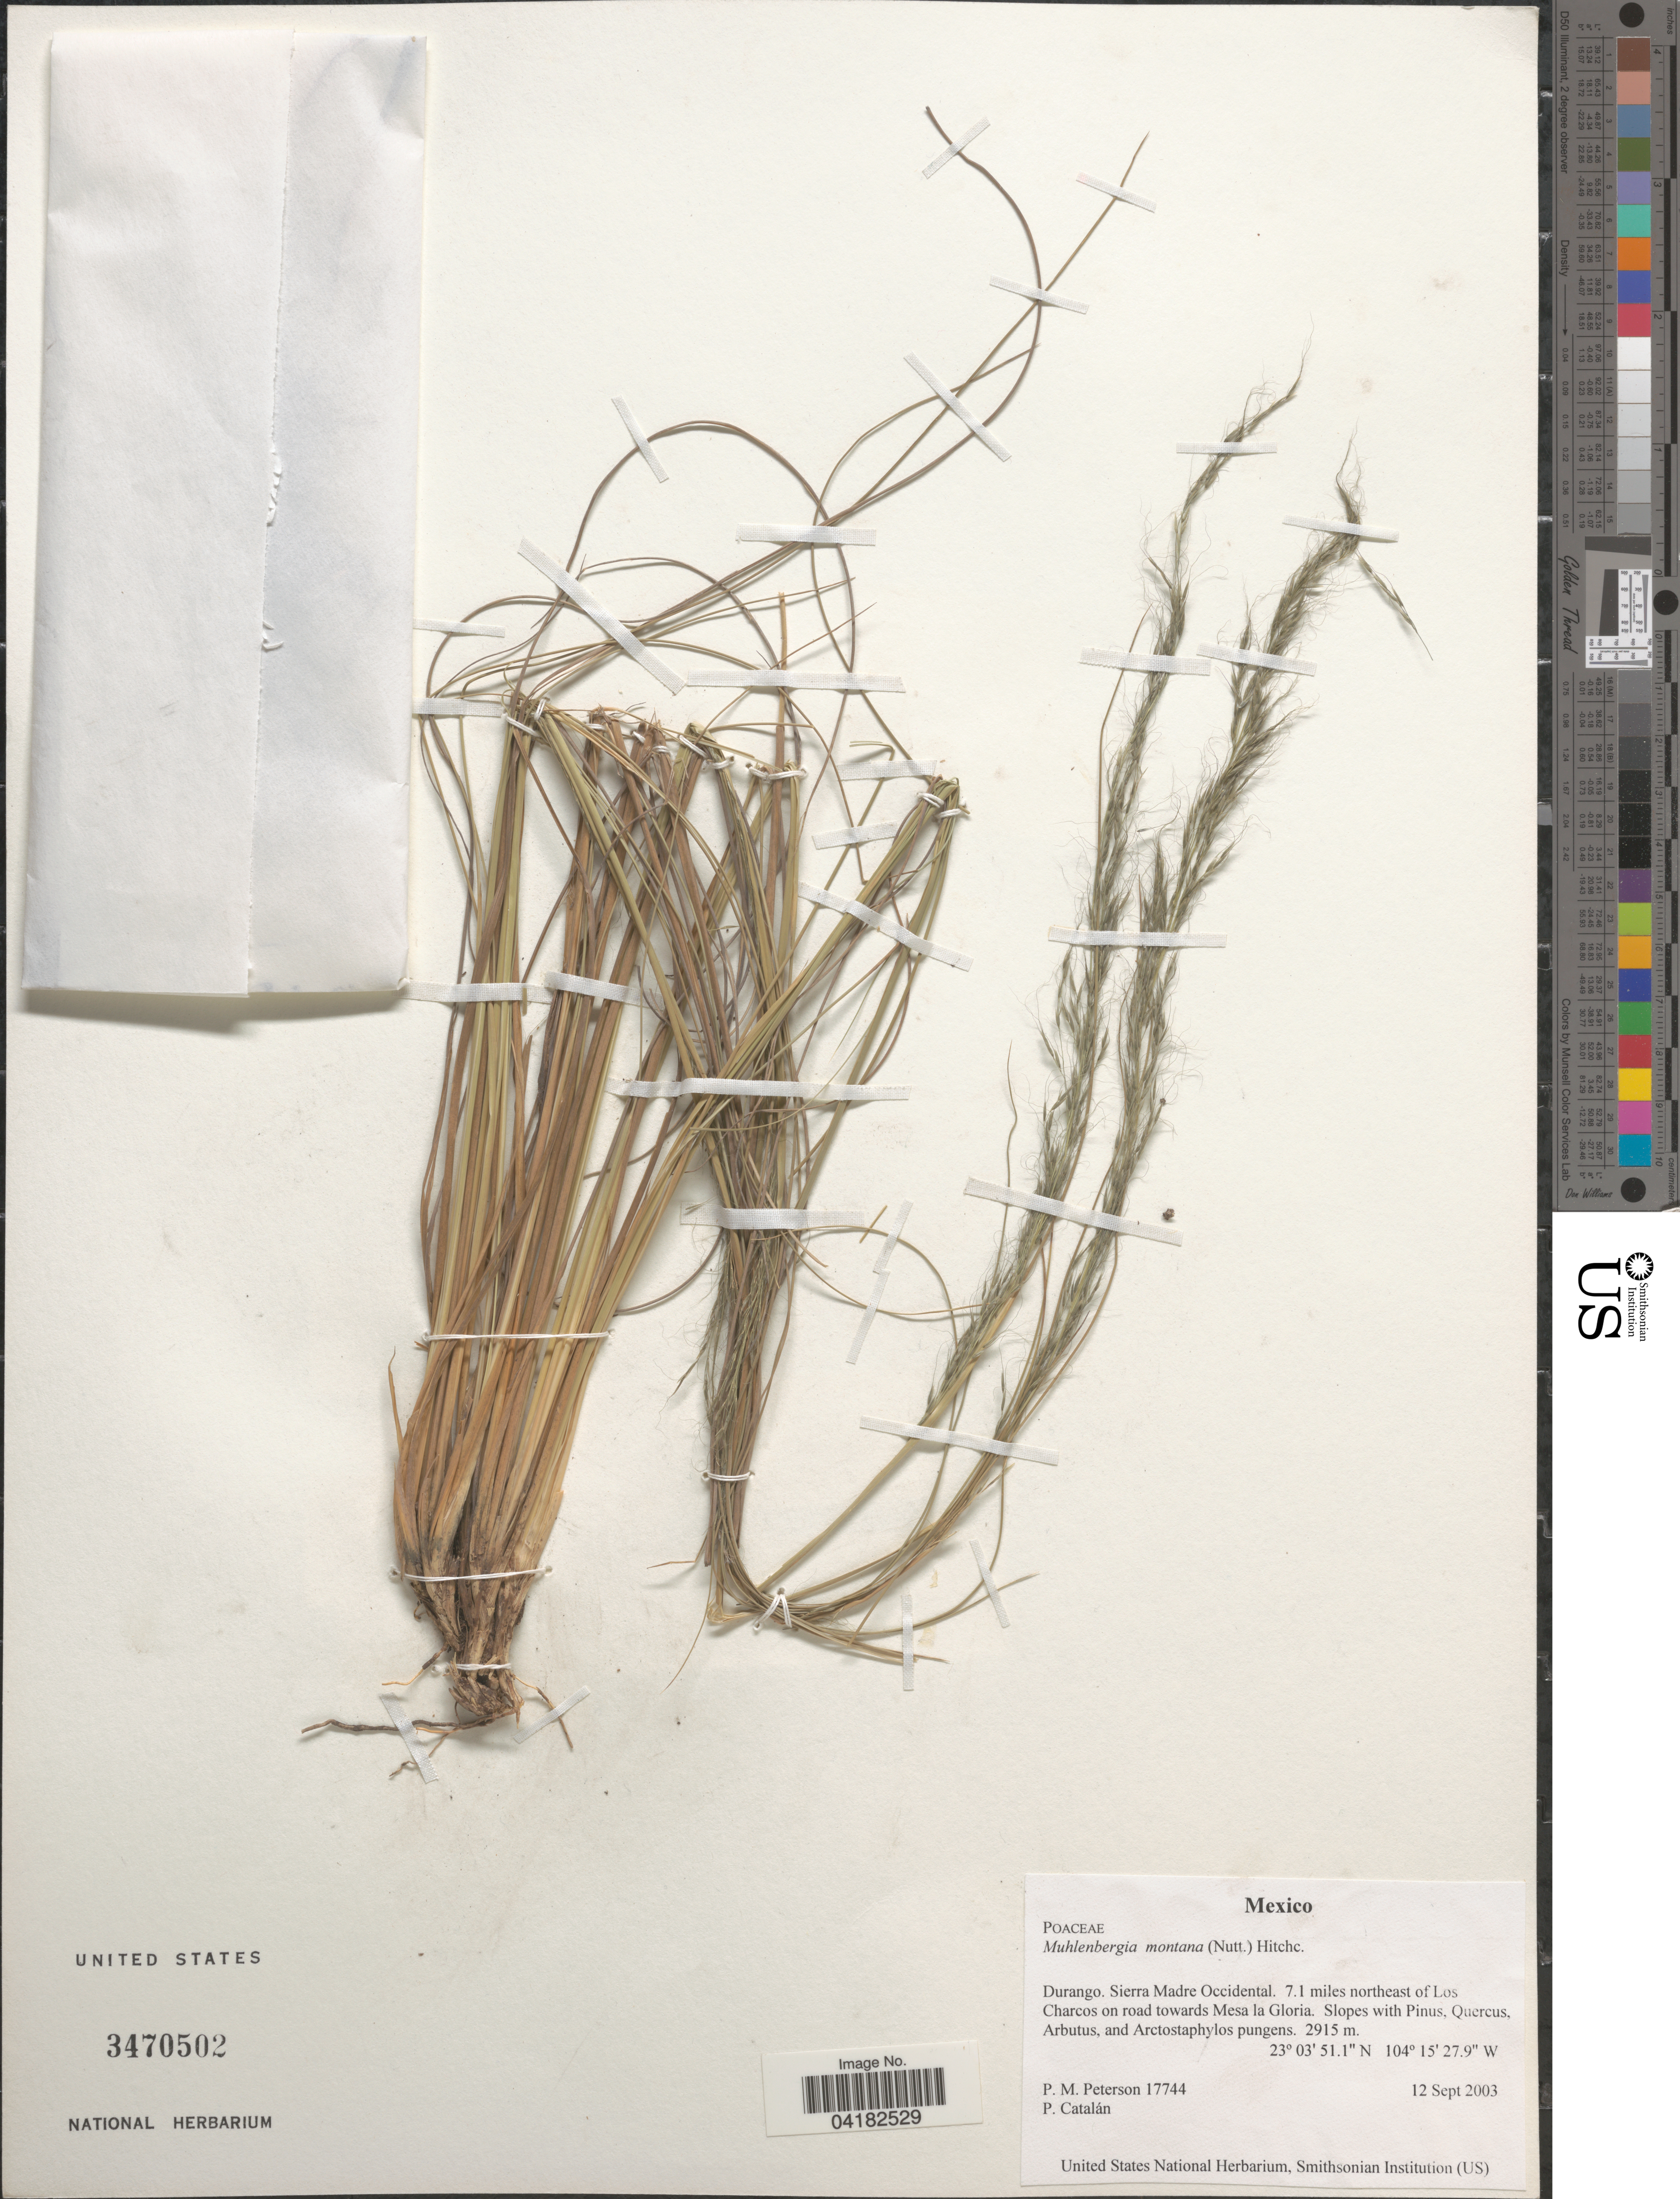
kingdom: Plantae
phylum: Tracheophyta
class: Liliopsida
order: Poales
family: Poaceae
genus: Muhlenbergia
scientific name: Muhlenbergia montana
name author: (Nutt.) Hitchc.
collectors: P. M. Peterson & P. Catalán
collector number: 17744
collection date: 2003-09-12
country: Mexico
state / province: Durango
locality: Sierra Madre Occidental. 7.1 miles northeast of Los Charcos on road towards Mesa la Gloria.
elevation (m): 2915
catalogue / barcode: US 3470502